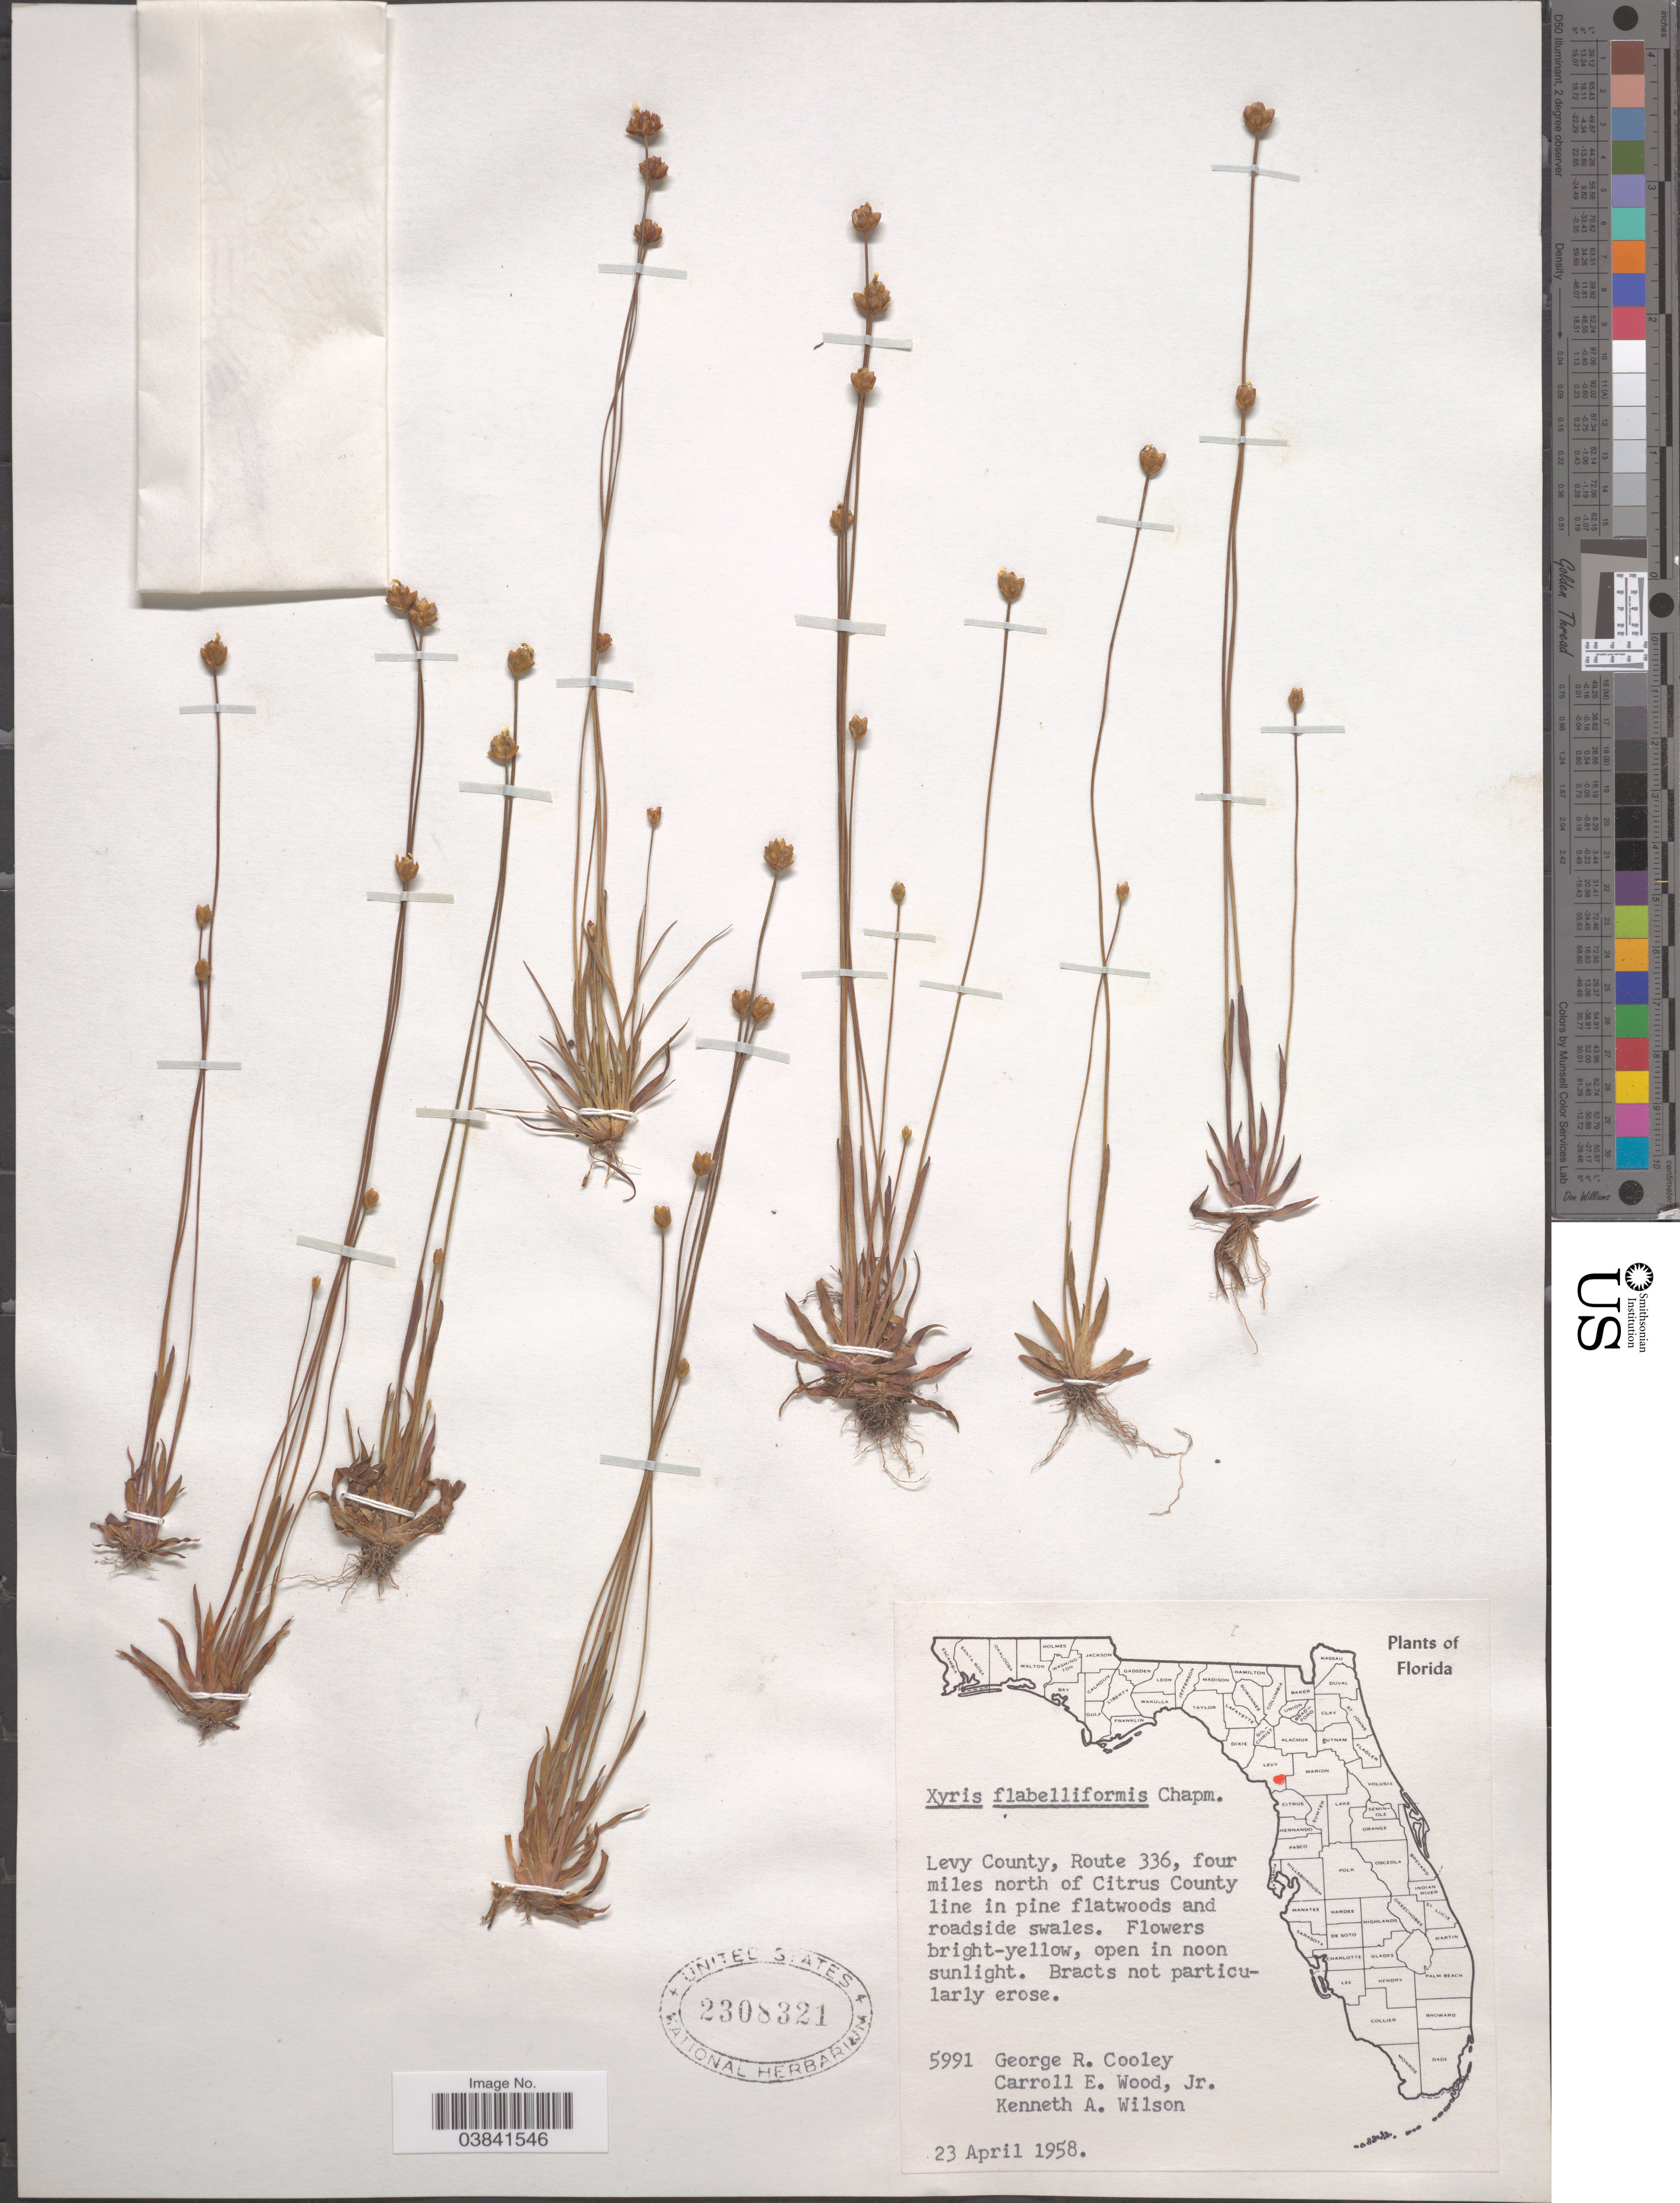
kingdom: Plantae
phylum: Tracheophyta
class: Liliopsida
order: Poales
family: Xyridaceae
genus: Xyris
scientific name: Xyris flabelliformis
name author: Chapm.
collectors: G. R. Cooley, C. E. Wood & K. A. Wilson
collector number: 5991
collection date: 1958-04-23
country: United States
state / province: Florida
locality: Levy County, Route 336, four miles north of Citrus County line in pine flatwoods and roadside swales.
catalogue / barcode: US 2308321